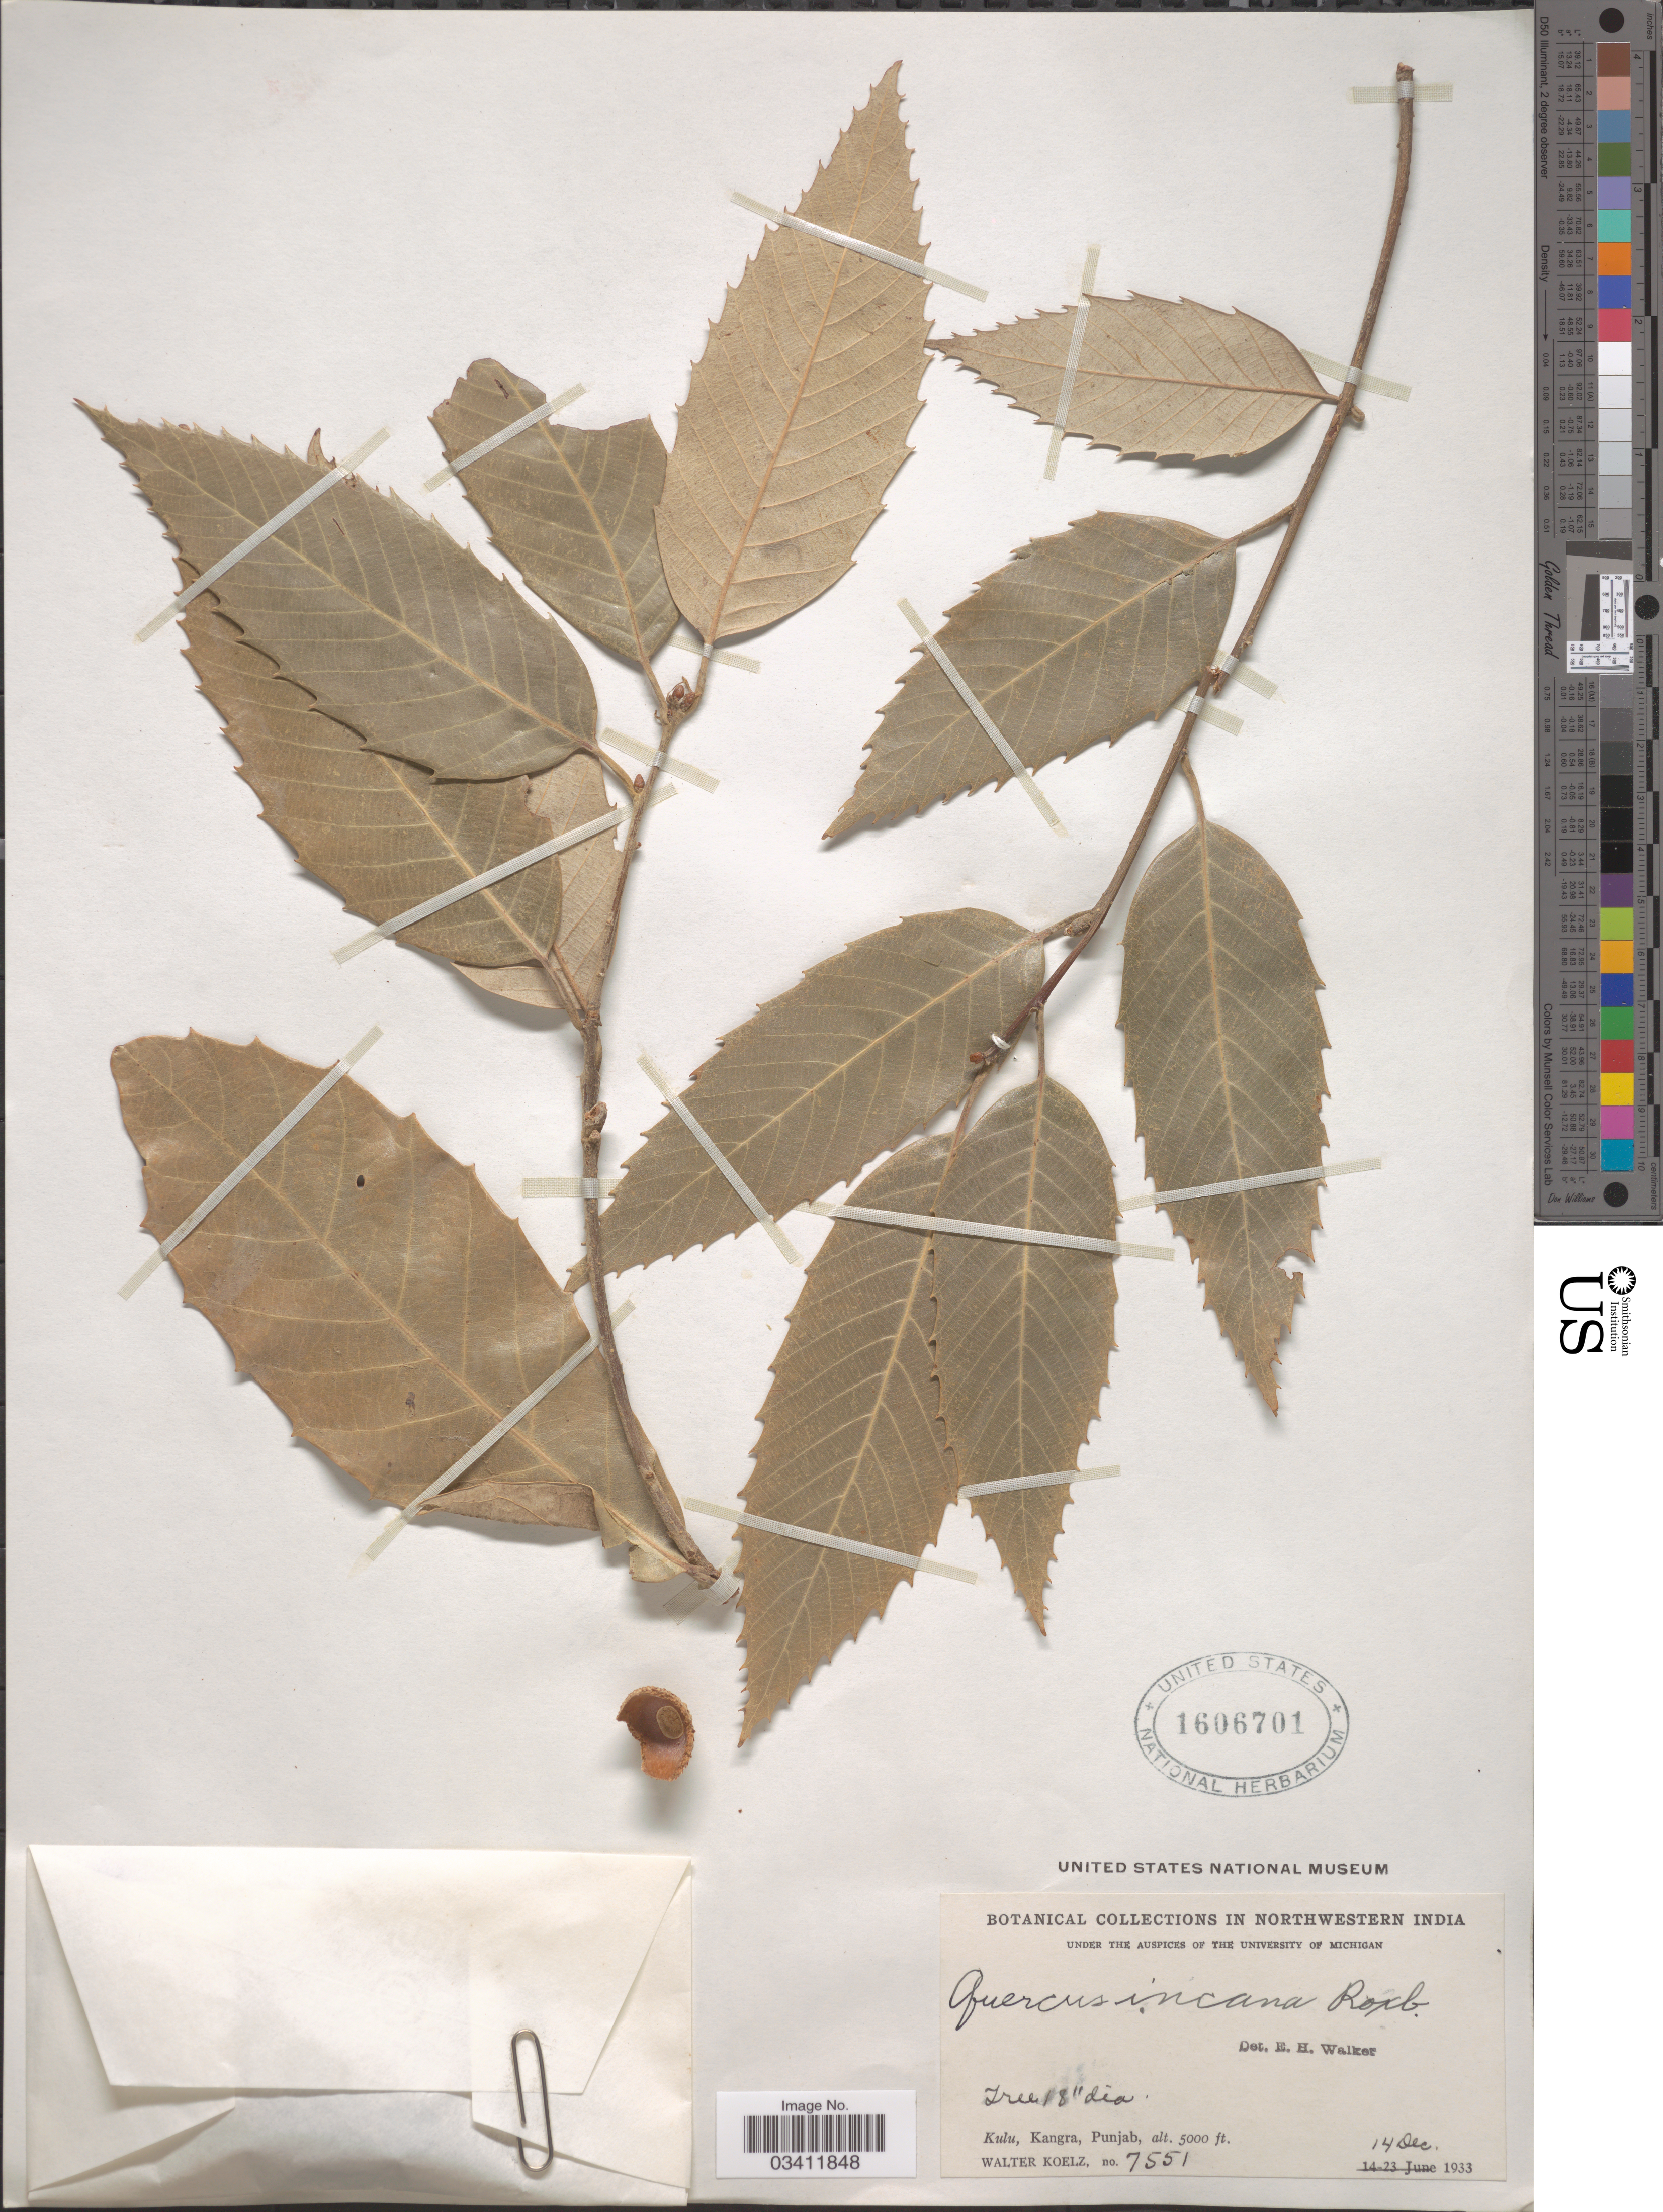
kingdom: Plantae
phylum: Tracheophyta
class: Magnoliopsida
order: Fagales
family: Fagaceae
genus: Quercus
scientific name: Quercus incana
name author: W. Bartram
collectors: W. N. Koelz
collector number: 7551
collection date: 1933-12-14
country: India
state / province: Punjab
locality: Northwestern India. Kulu, Kangra.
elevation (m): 1524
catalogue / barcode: US 1606701